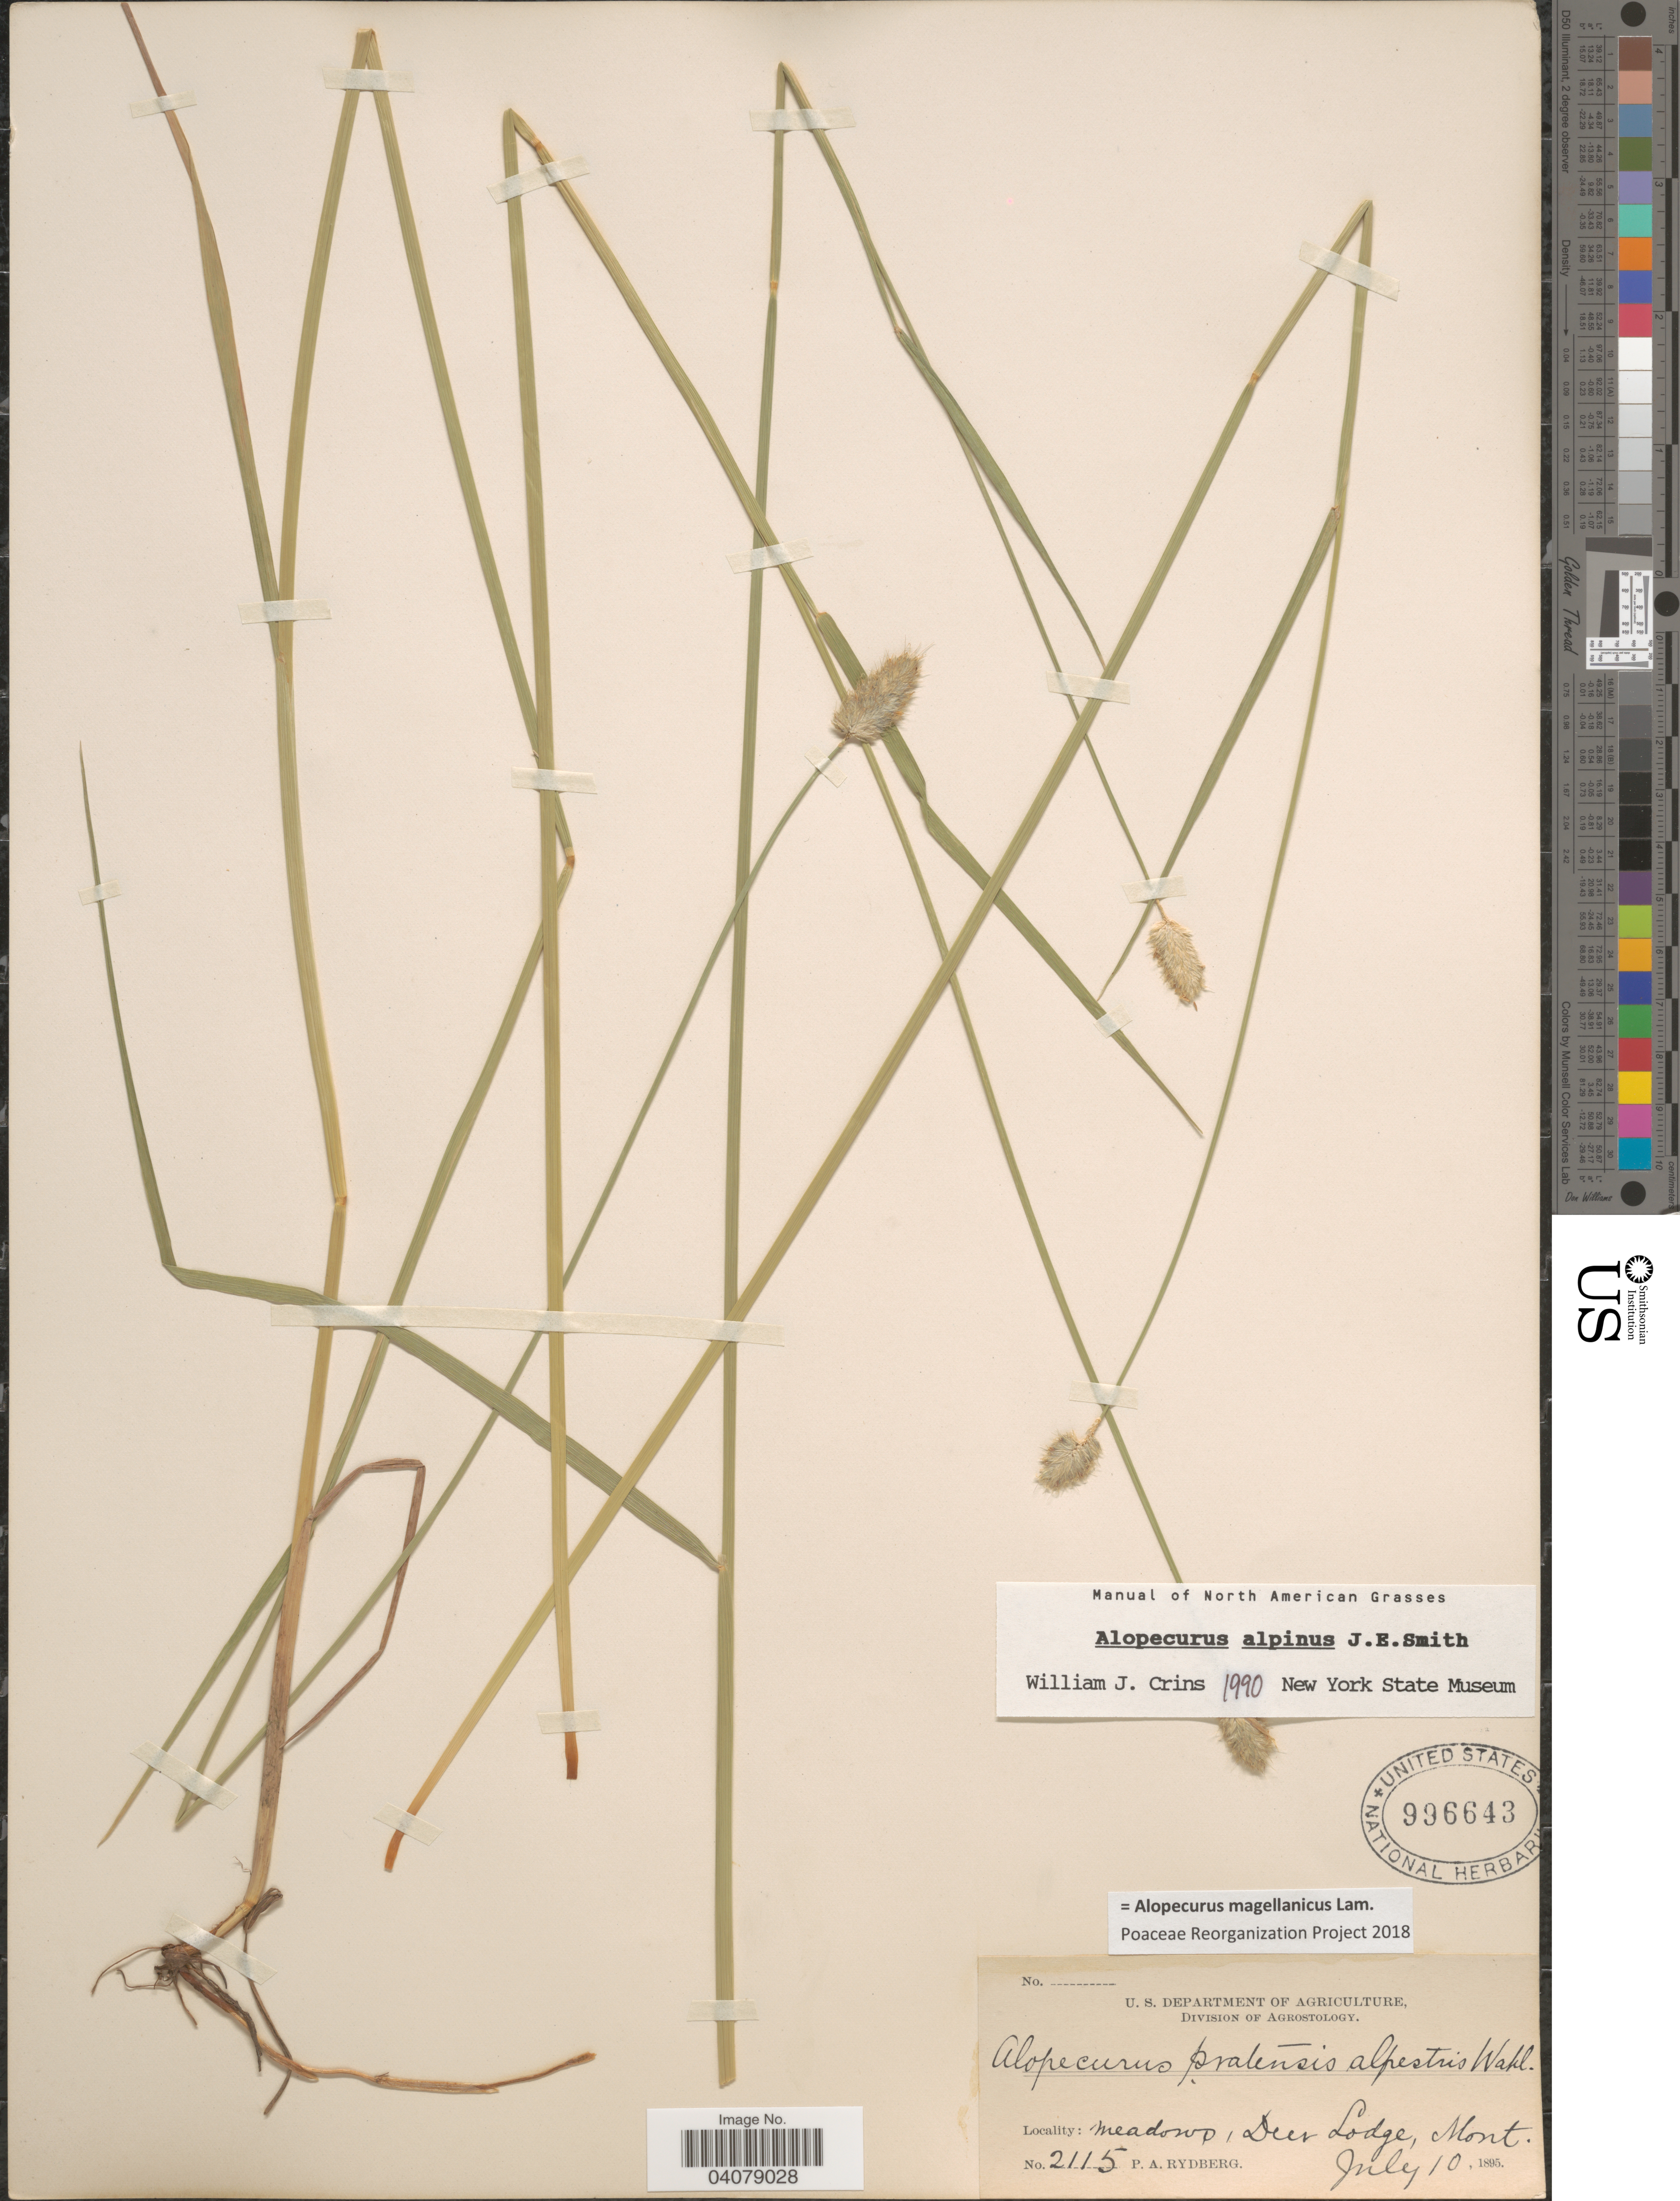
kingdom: Plantae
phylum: Tracheophyta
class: Liliopsida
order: Poales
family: Poaceae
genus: Alopecurus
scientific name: Alopecurus magellanicus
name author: Lam.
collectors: P. A. Rydberg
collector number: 2115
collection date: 1895-07-10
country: United States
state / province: Montana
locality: Meadows, Deer Lodge.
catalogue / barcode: US 996643